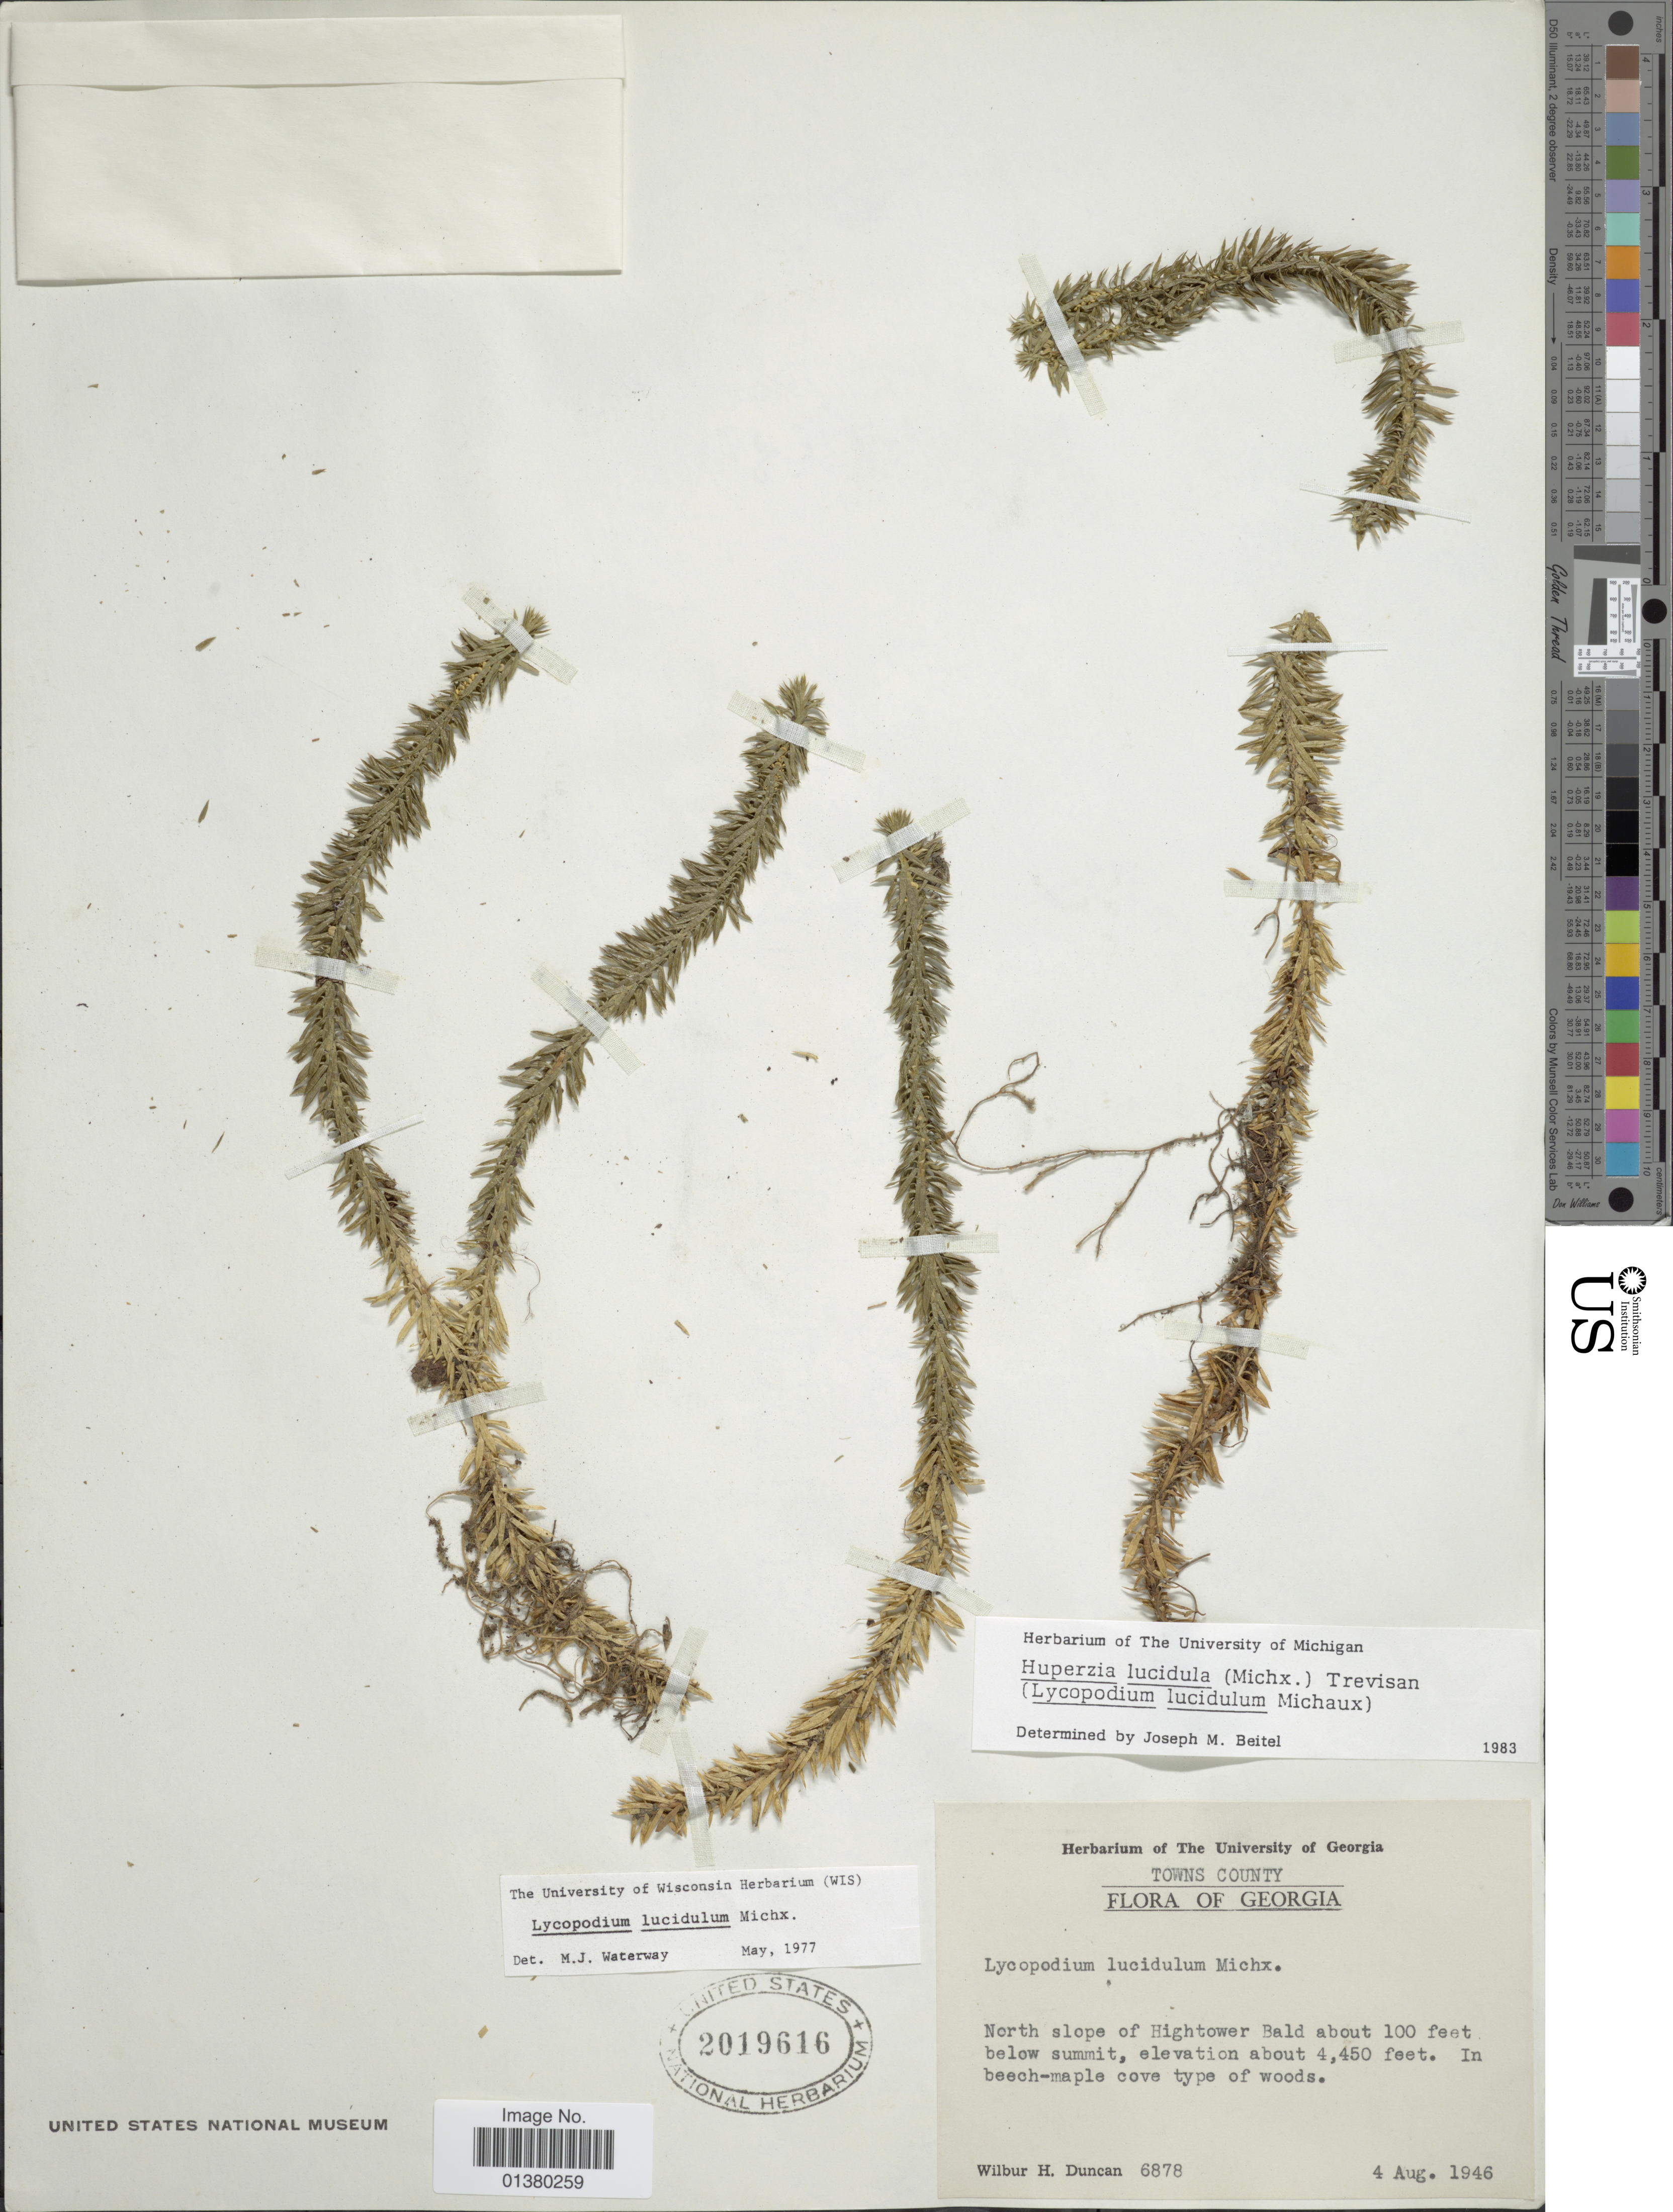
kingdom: Plantae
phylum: Tracheophyta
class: Lycopodiopsida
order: Lycopodiales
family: Lycopodiaceae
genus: Huperzia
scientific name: Huperzia lucidula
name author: (Michx.) Trevis.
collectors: W. H. Duncan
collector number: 6878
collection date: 1946-08-04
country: United States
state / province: Georgia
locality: Towns County, North slopes of Hightower Bald about 100 feet below summit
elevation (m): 1356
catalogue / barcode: US 2019616